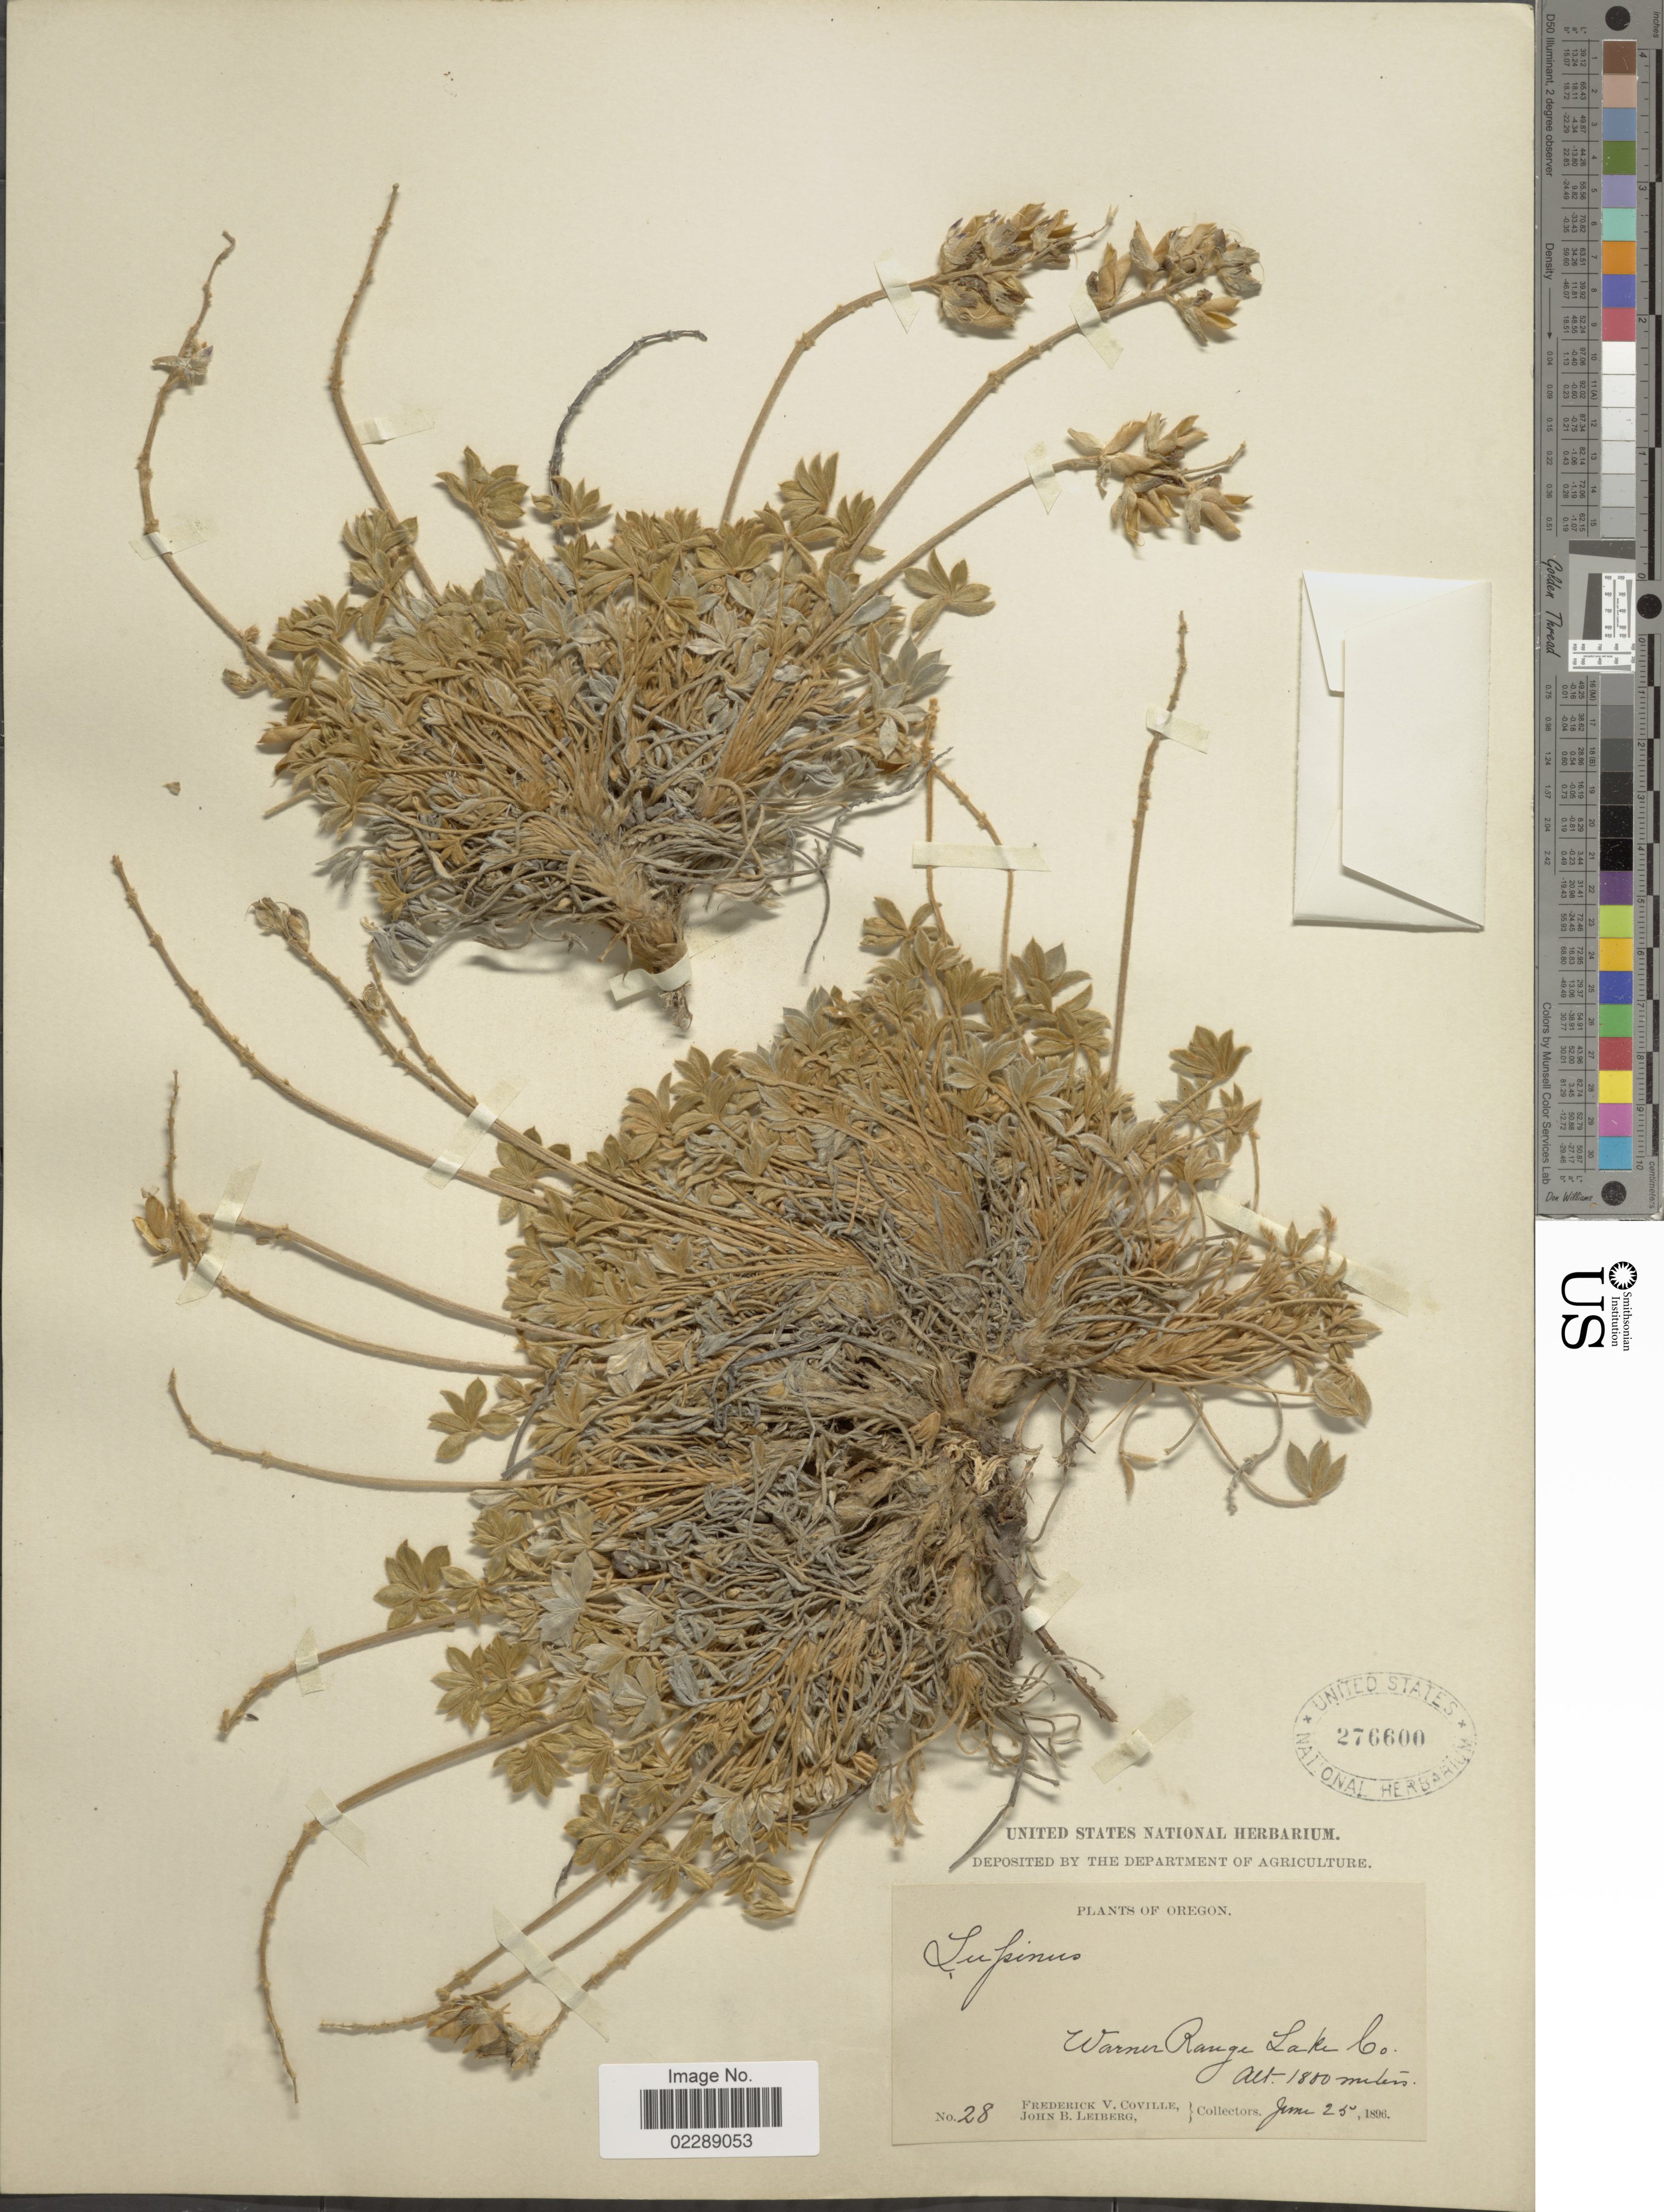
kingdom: Plantae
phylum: Tracheophyta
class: Magnoliopsida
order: Fabales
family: Fabaceae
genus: Lupinus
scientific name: Lupinus sellulus var. lobbii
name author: (A. Gray ex S. Watson) B.J. Cox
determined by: Strong, Mark T., (BOT), Smithsonian Institution - National Museum of Natural History (UNITED STATES)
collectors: F. V. Coville & J. B. Leiberg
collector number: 28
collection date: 1896-06-25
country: United States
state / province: Oregon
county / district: Lake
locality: Warner Range Lake Co.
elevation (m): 1800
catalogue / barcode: US 276600